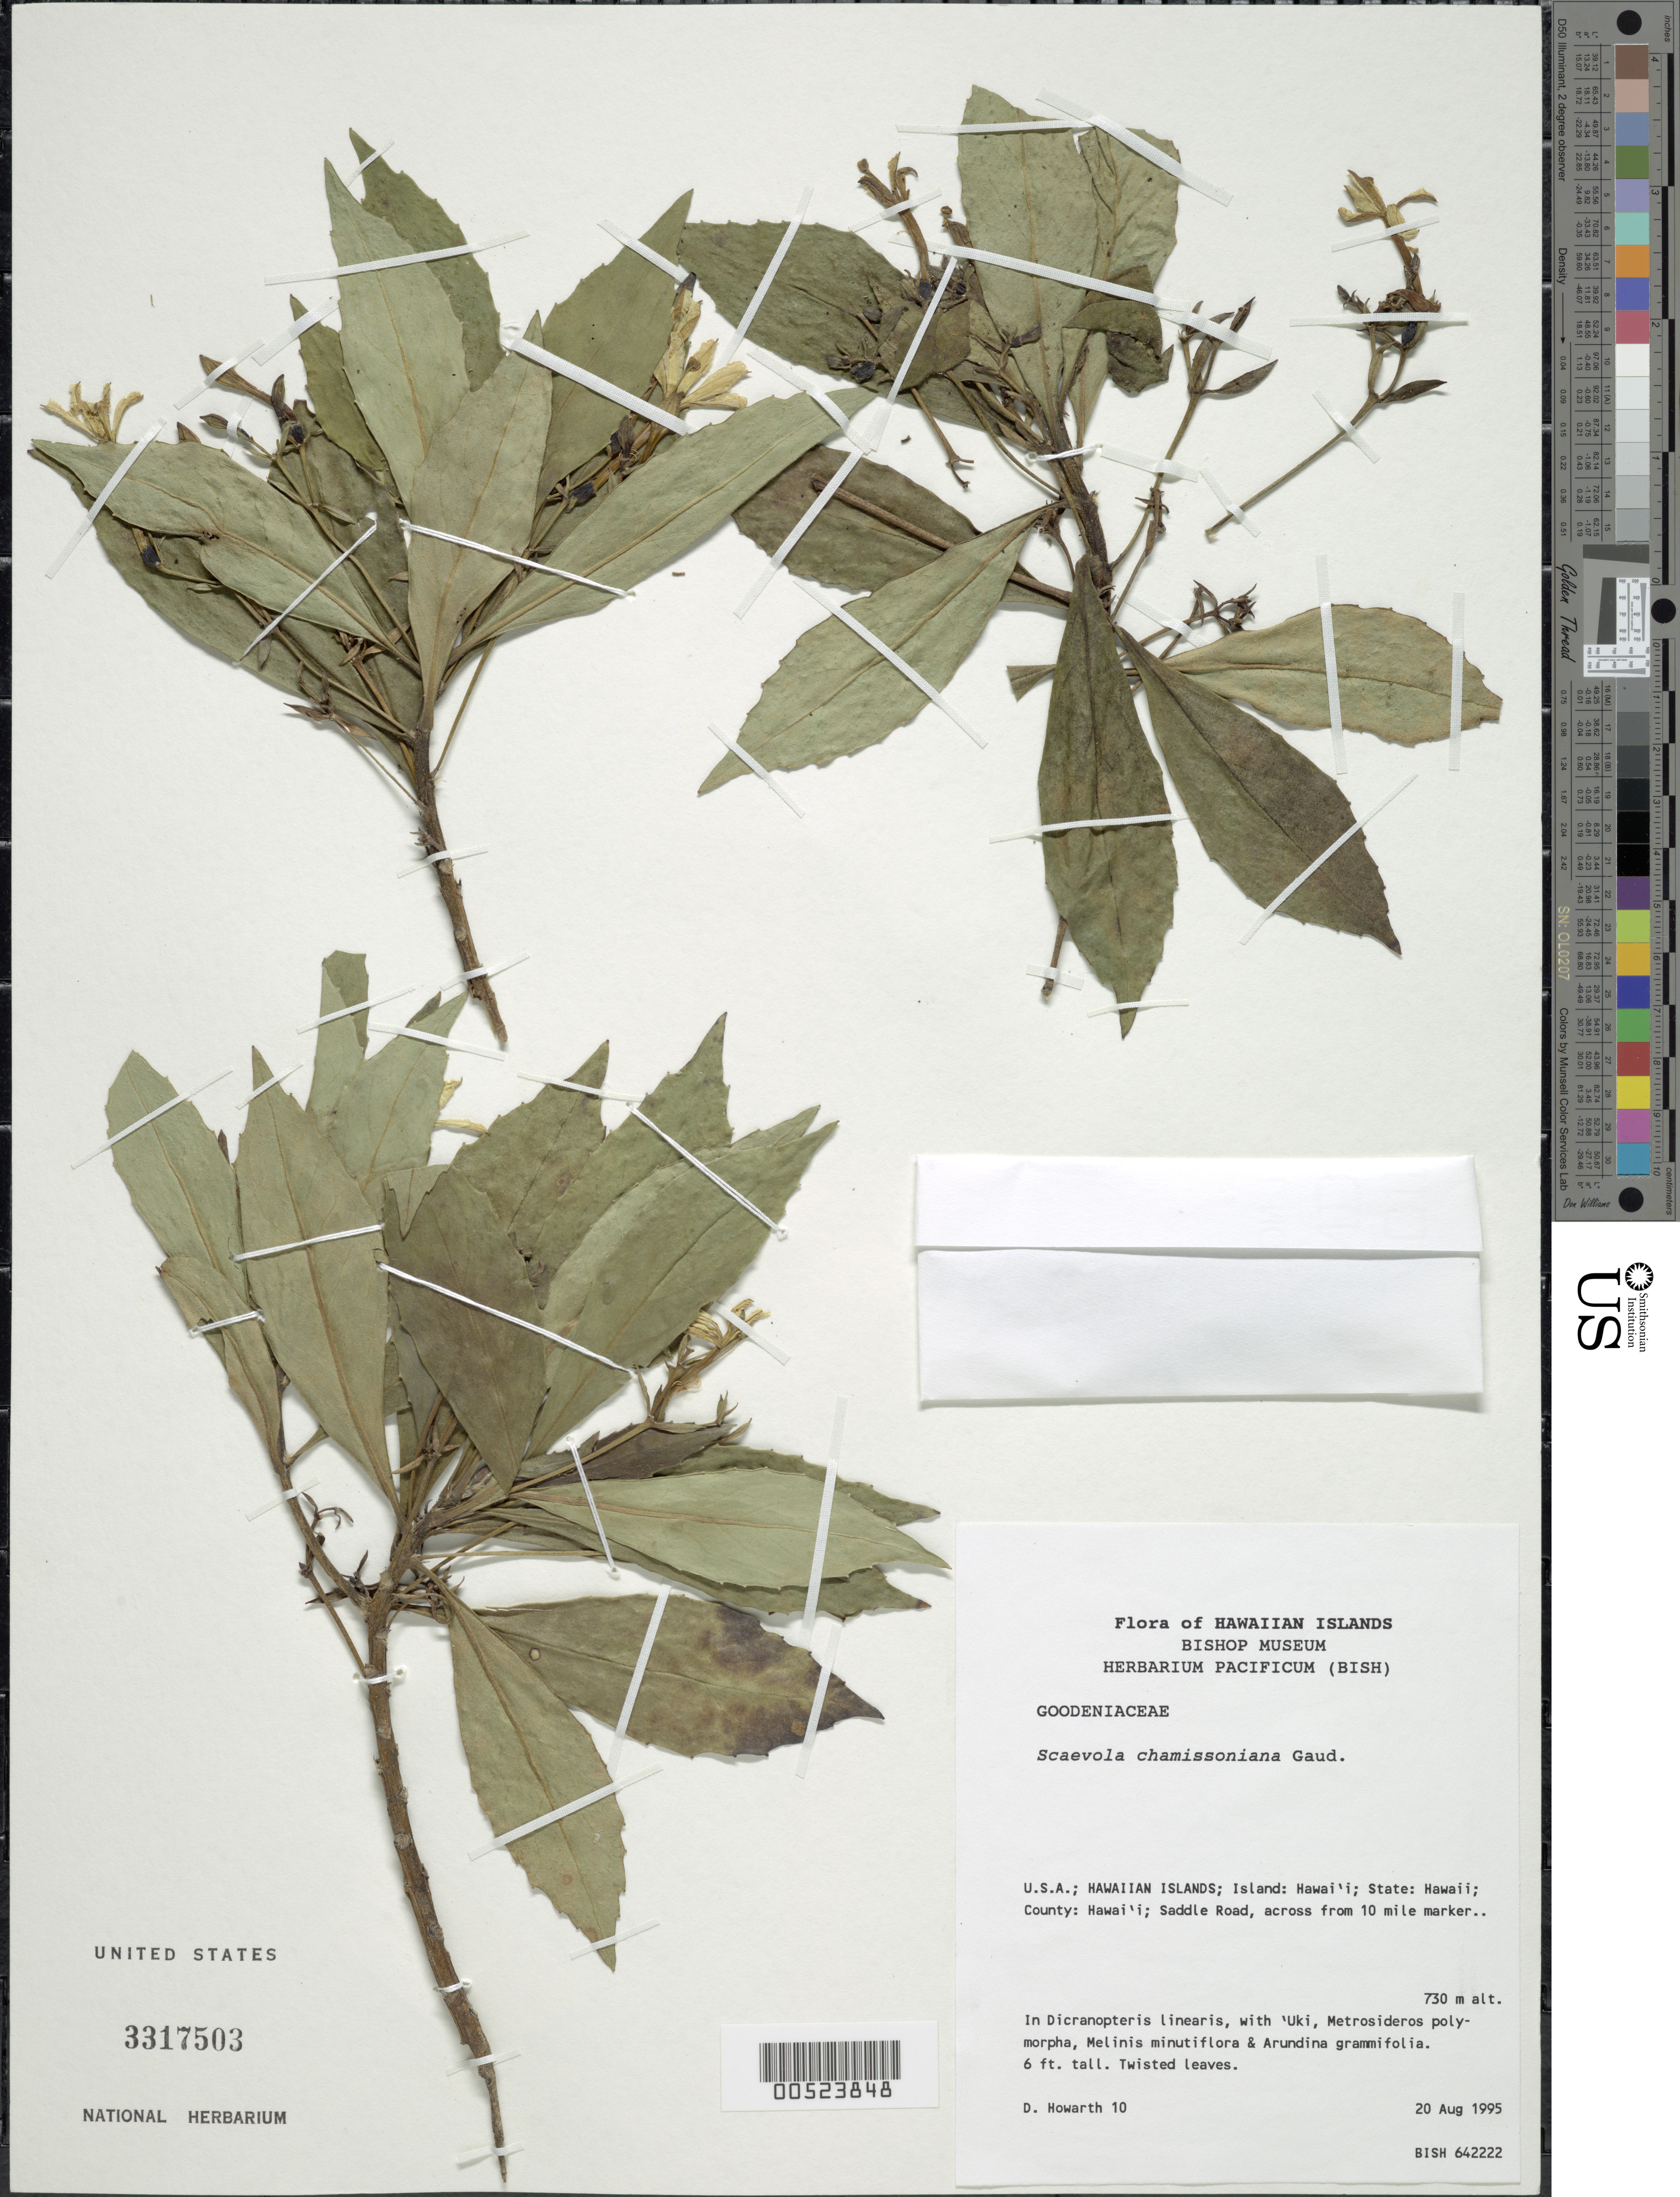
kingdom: Plantae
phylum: Tracheophyta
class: Magnoliopsida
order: Asterales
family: Goodeniaceae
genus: Scaevola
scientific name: Scaevola chamissoniana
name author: Gaudich.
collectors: D. Howarth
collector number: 10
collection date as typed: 20 Aug 1995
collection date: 1995-08-20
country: United States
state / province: Hawaii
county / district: Hawaii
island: Hawaii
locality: Hawaii county, Saddle Rd, across from 10 mi marker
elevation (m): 730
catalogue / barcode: US 3317503